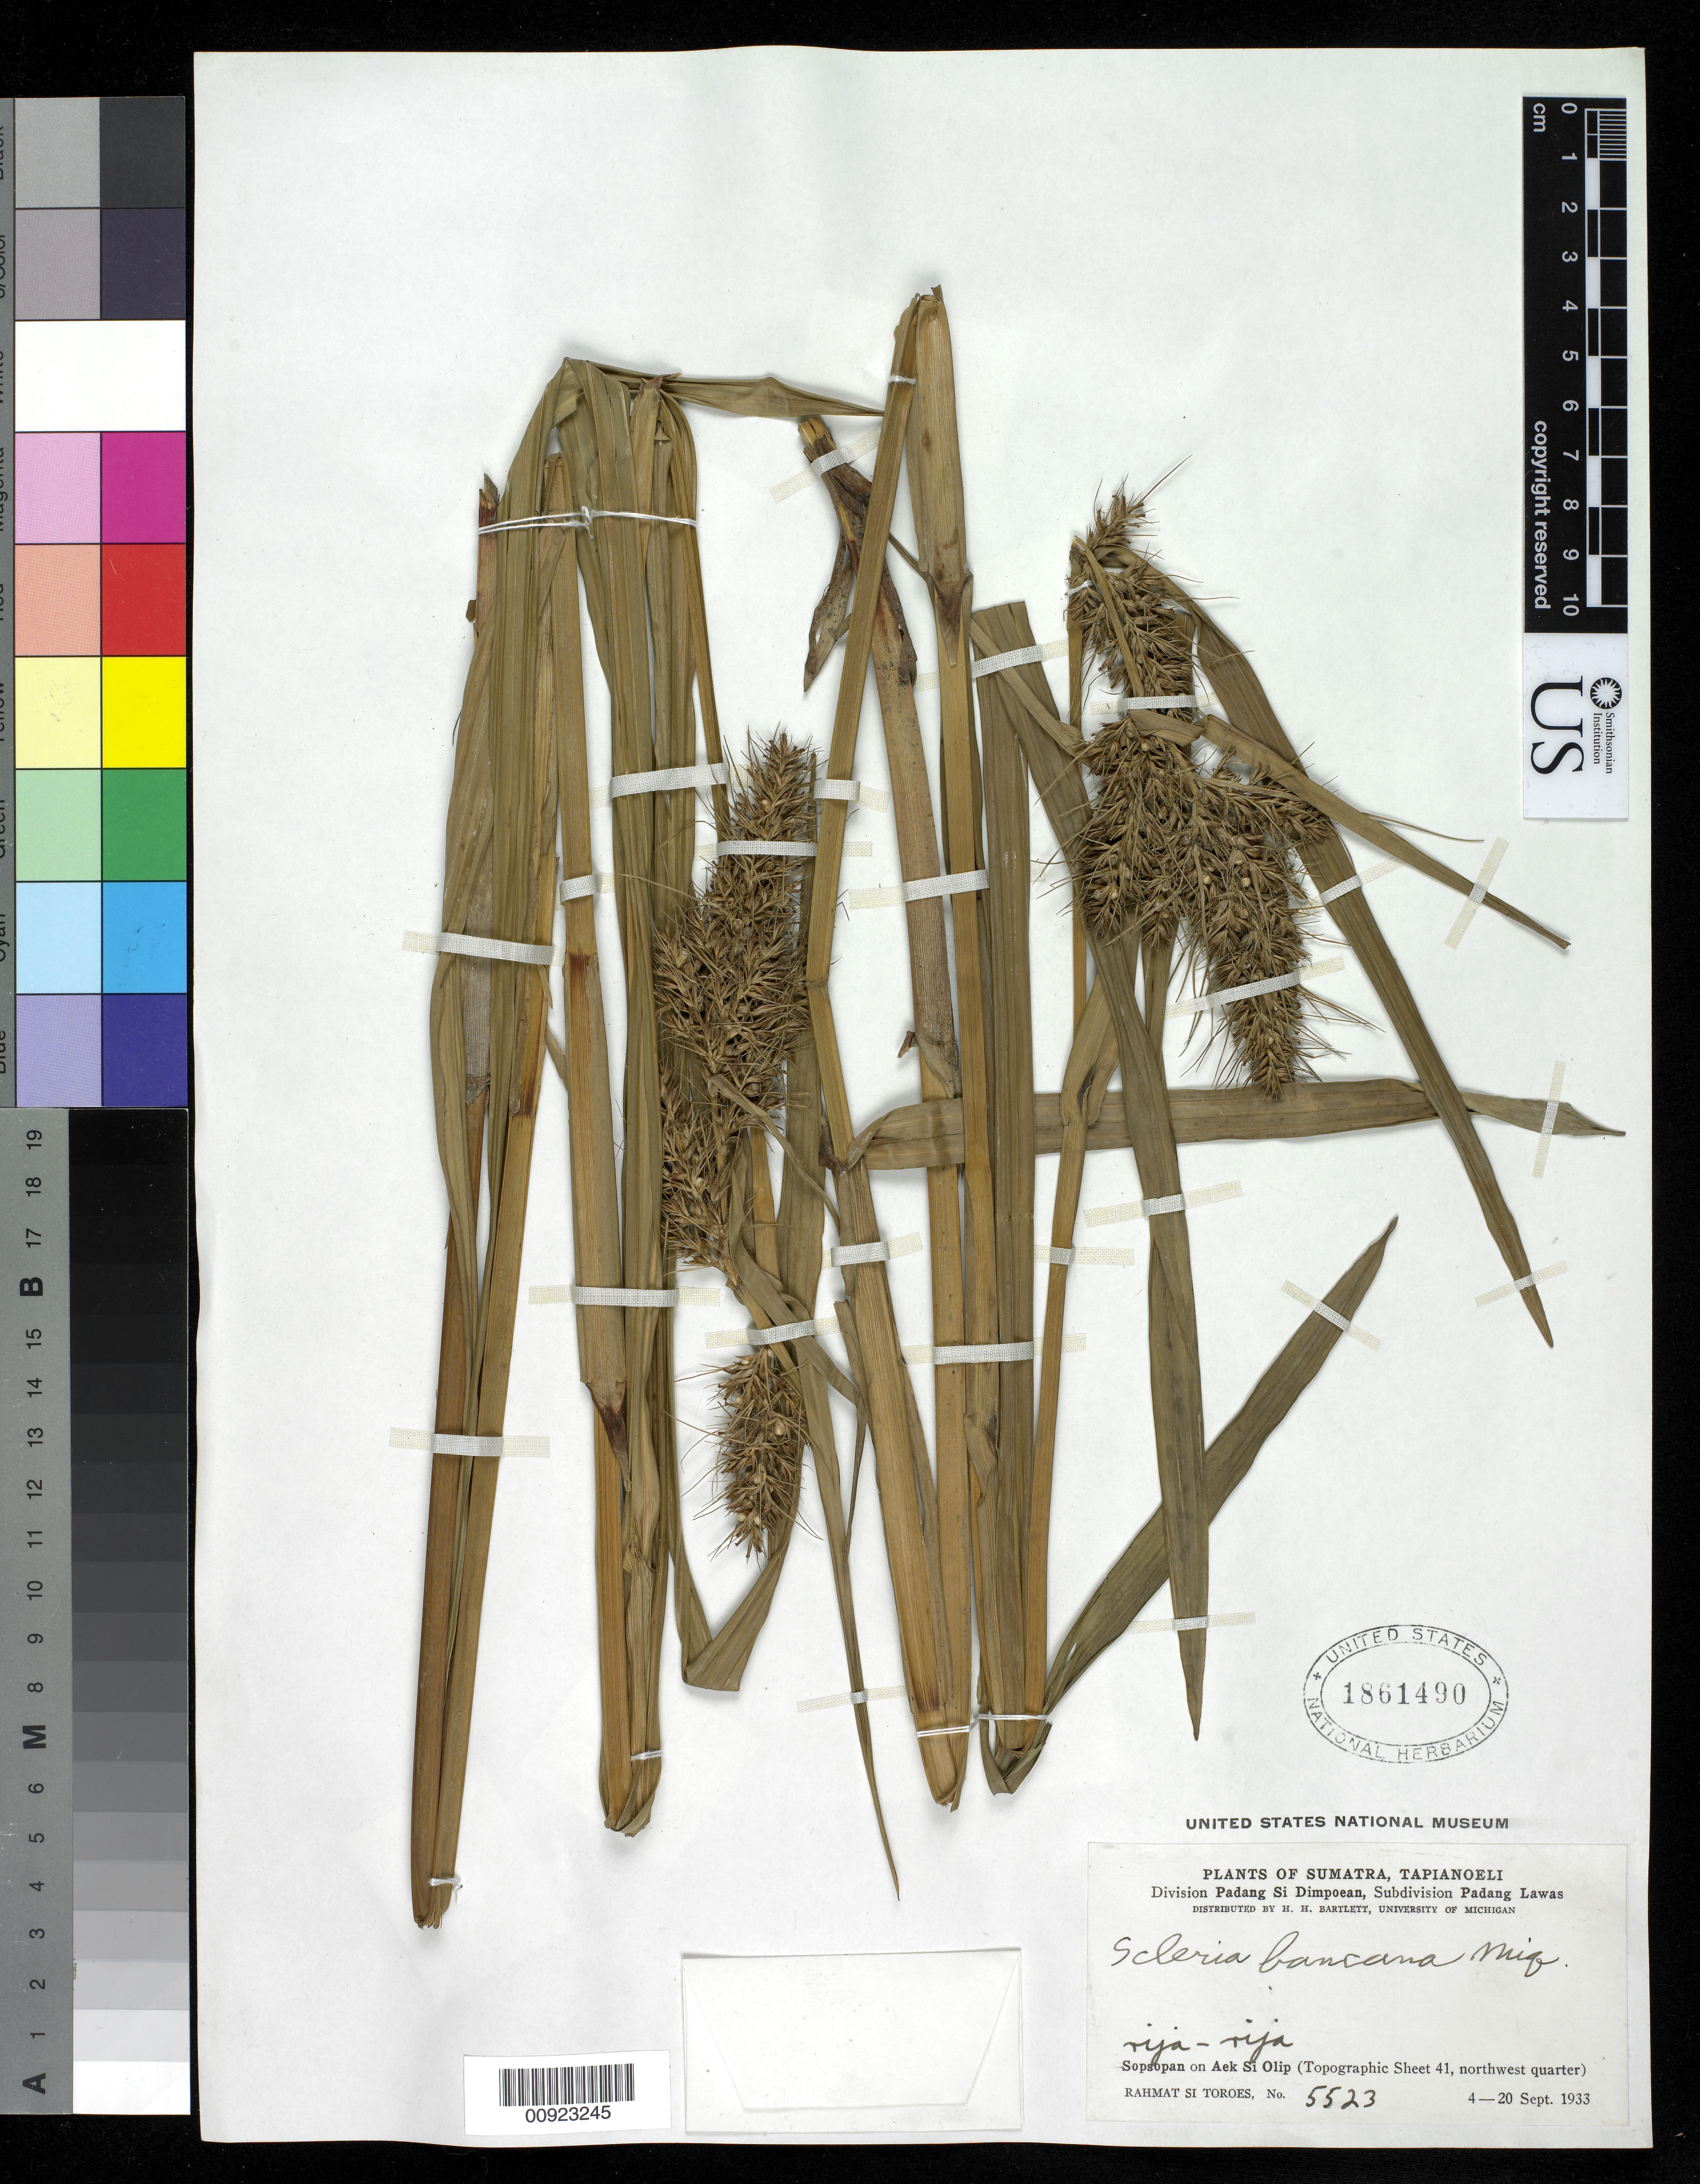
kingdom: Plantae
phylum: Tracheophyta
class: Liliopsida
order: Poales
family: Cyperaceae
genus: Scleria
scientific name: Scleria bancana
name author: Miq.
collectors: Rahmat Si Boeea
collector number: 5523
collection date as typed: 04 Sep 1933 to 20 Sep 1933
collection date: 1933-09-04/1933-09-20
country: Indonesia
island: Sumatra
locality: Division Padang Si Dimpoean, Subdivision Padang Lawas, Sopsopan on Aek Si Olip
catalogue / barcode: US 1861490